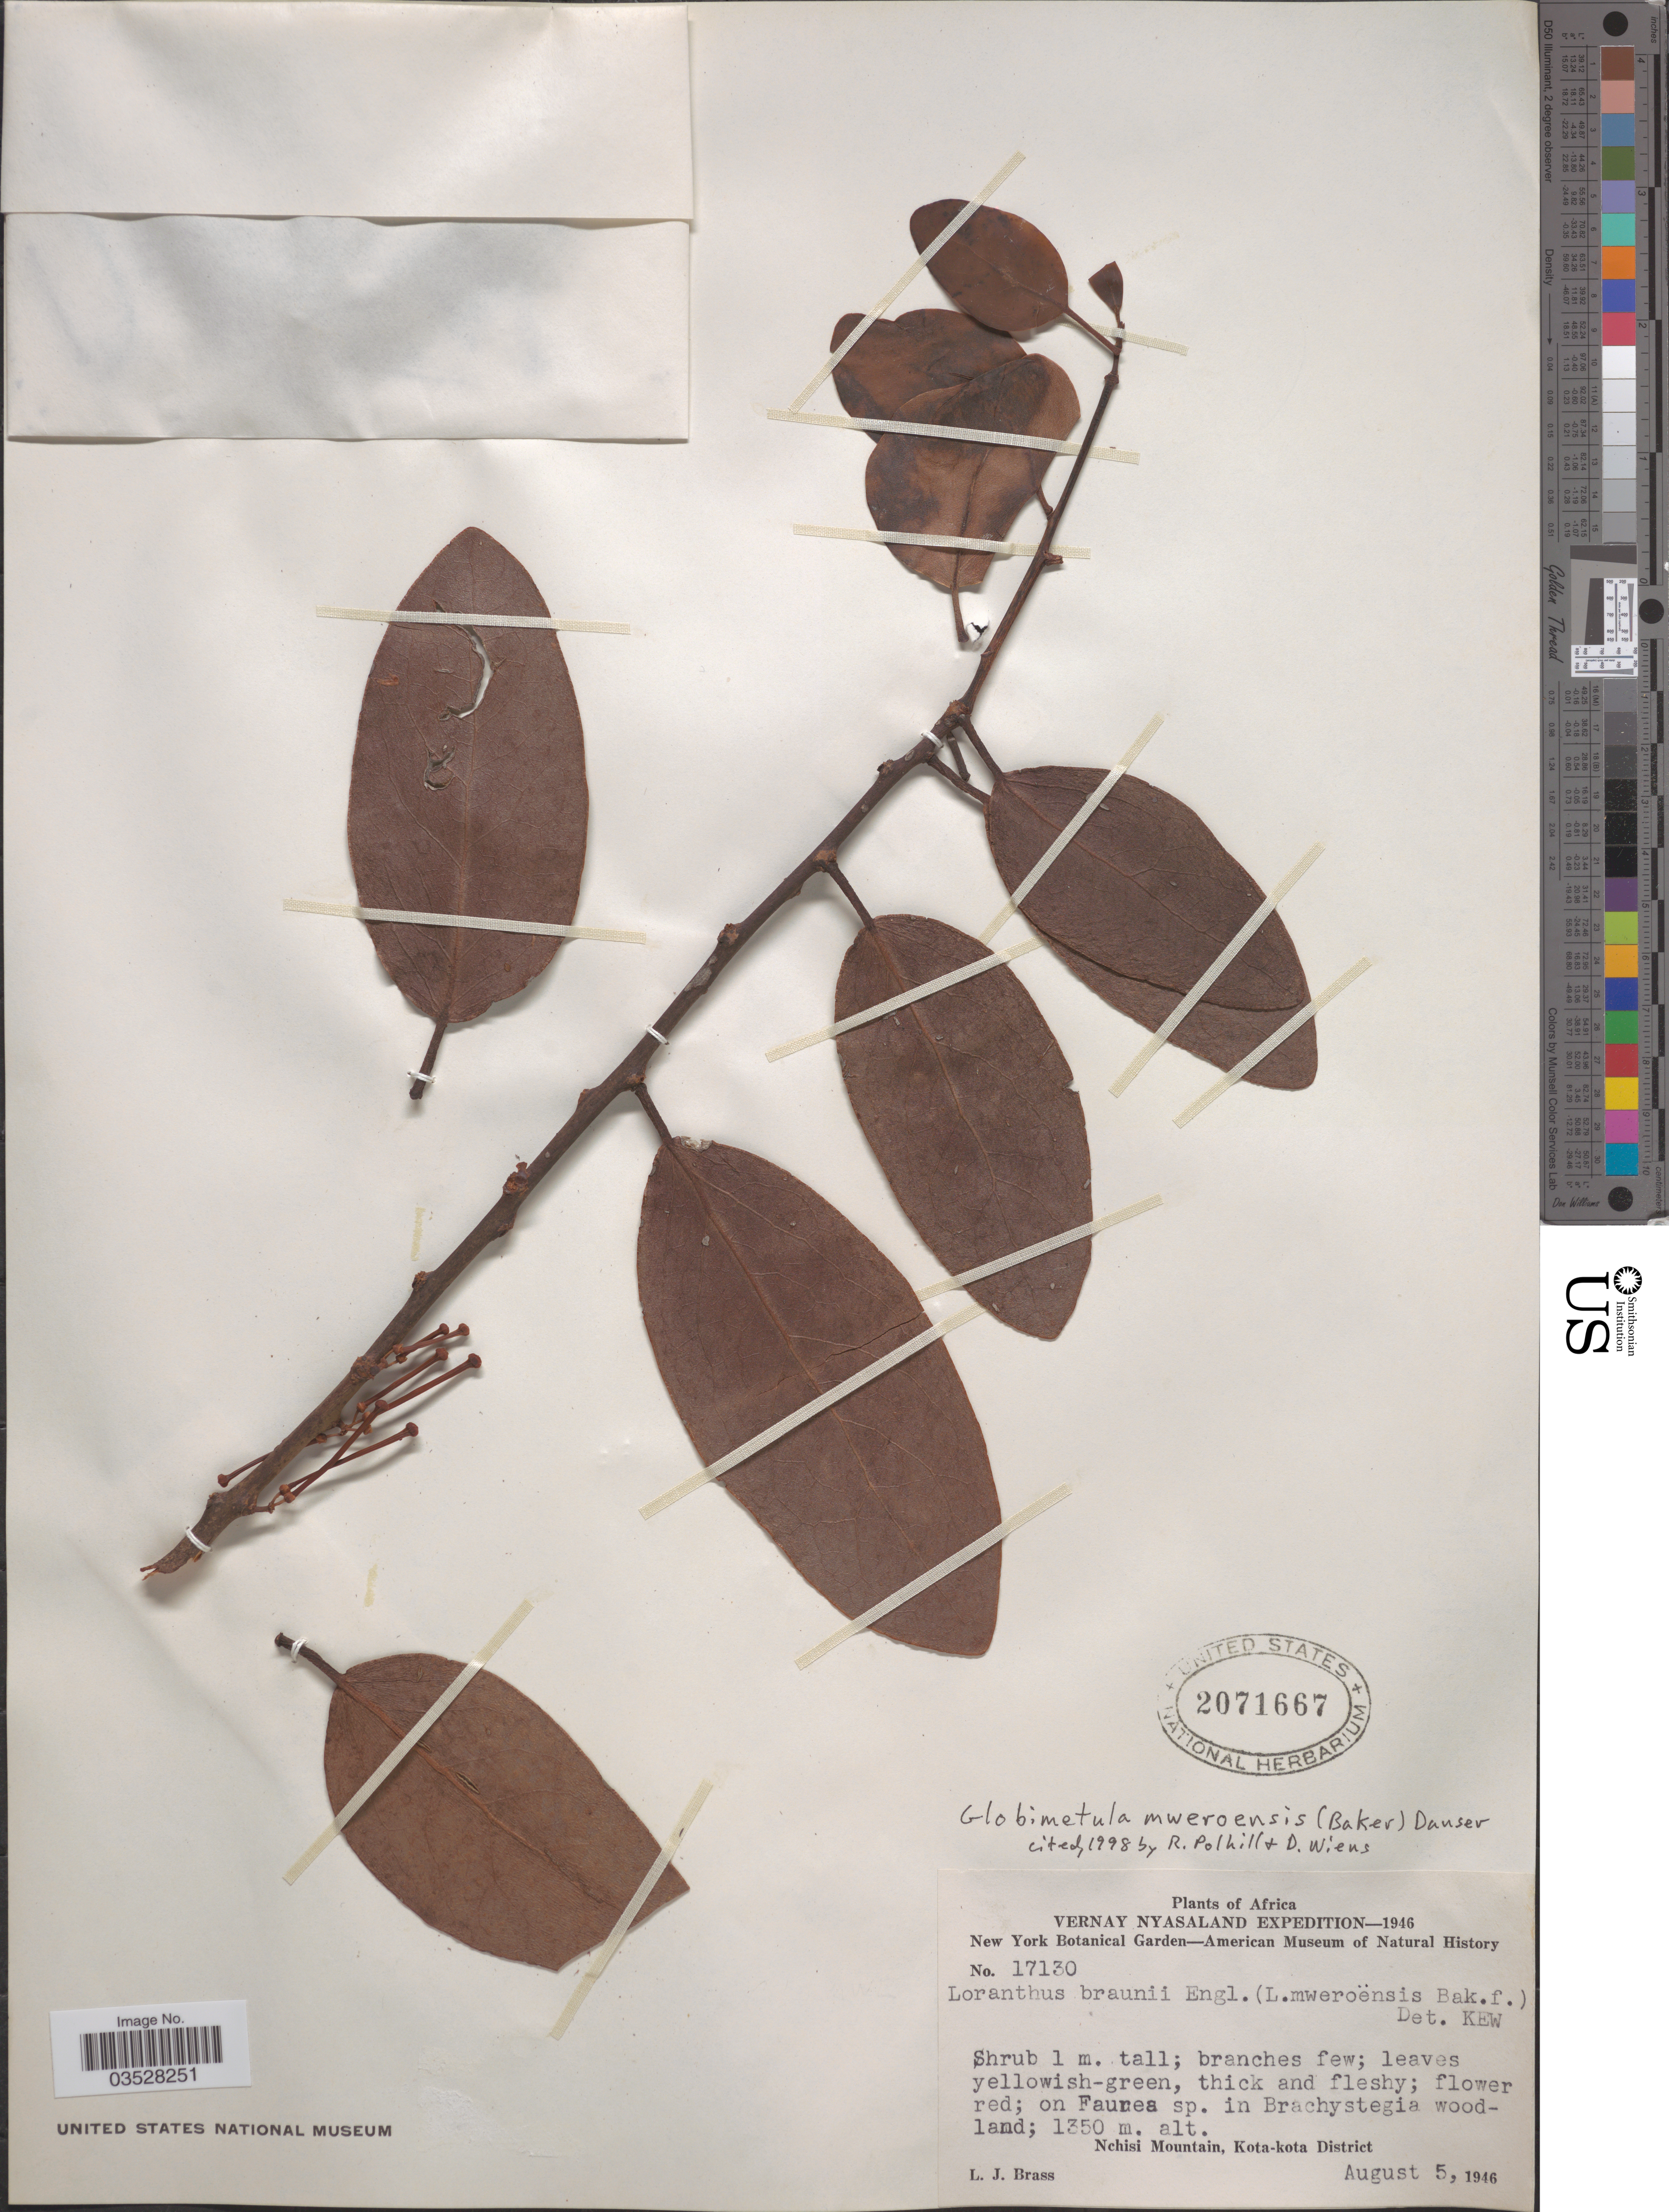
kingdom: Plantae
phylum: Tracheophyta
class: Magnoliopsida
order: Santalales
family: Loranthaceae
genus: Globimetula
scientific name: Globimetula mweroensis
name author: (Baker) Danser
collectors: L. J. Brass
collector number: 17130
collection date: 1946-08-05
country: Malawi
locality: Vernay Nyasaland. Nchisi Mountain, Kota-kota District.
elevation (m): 1350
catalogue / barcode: US 2071667